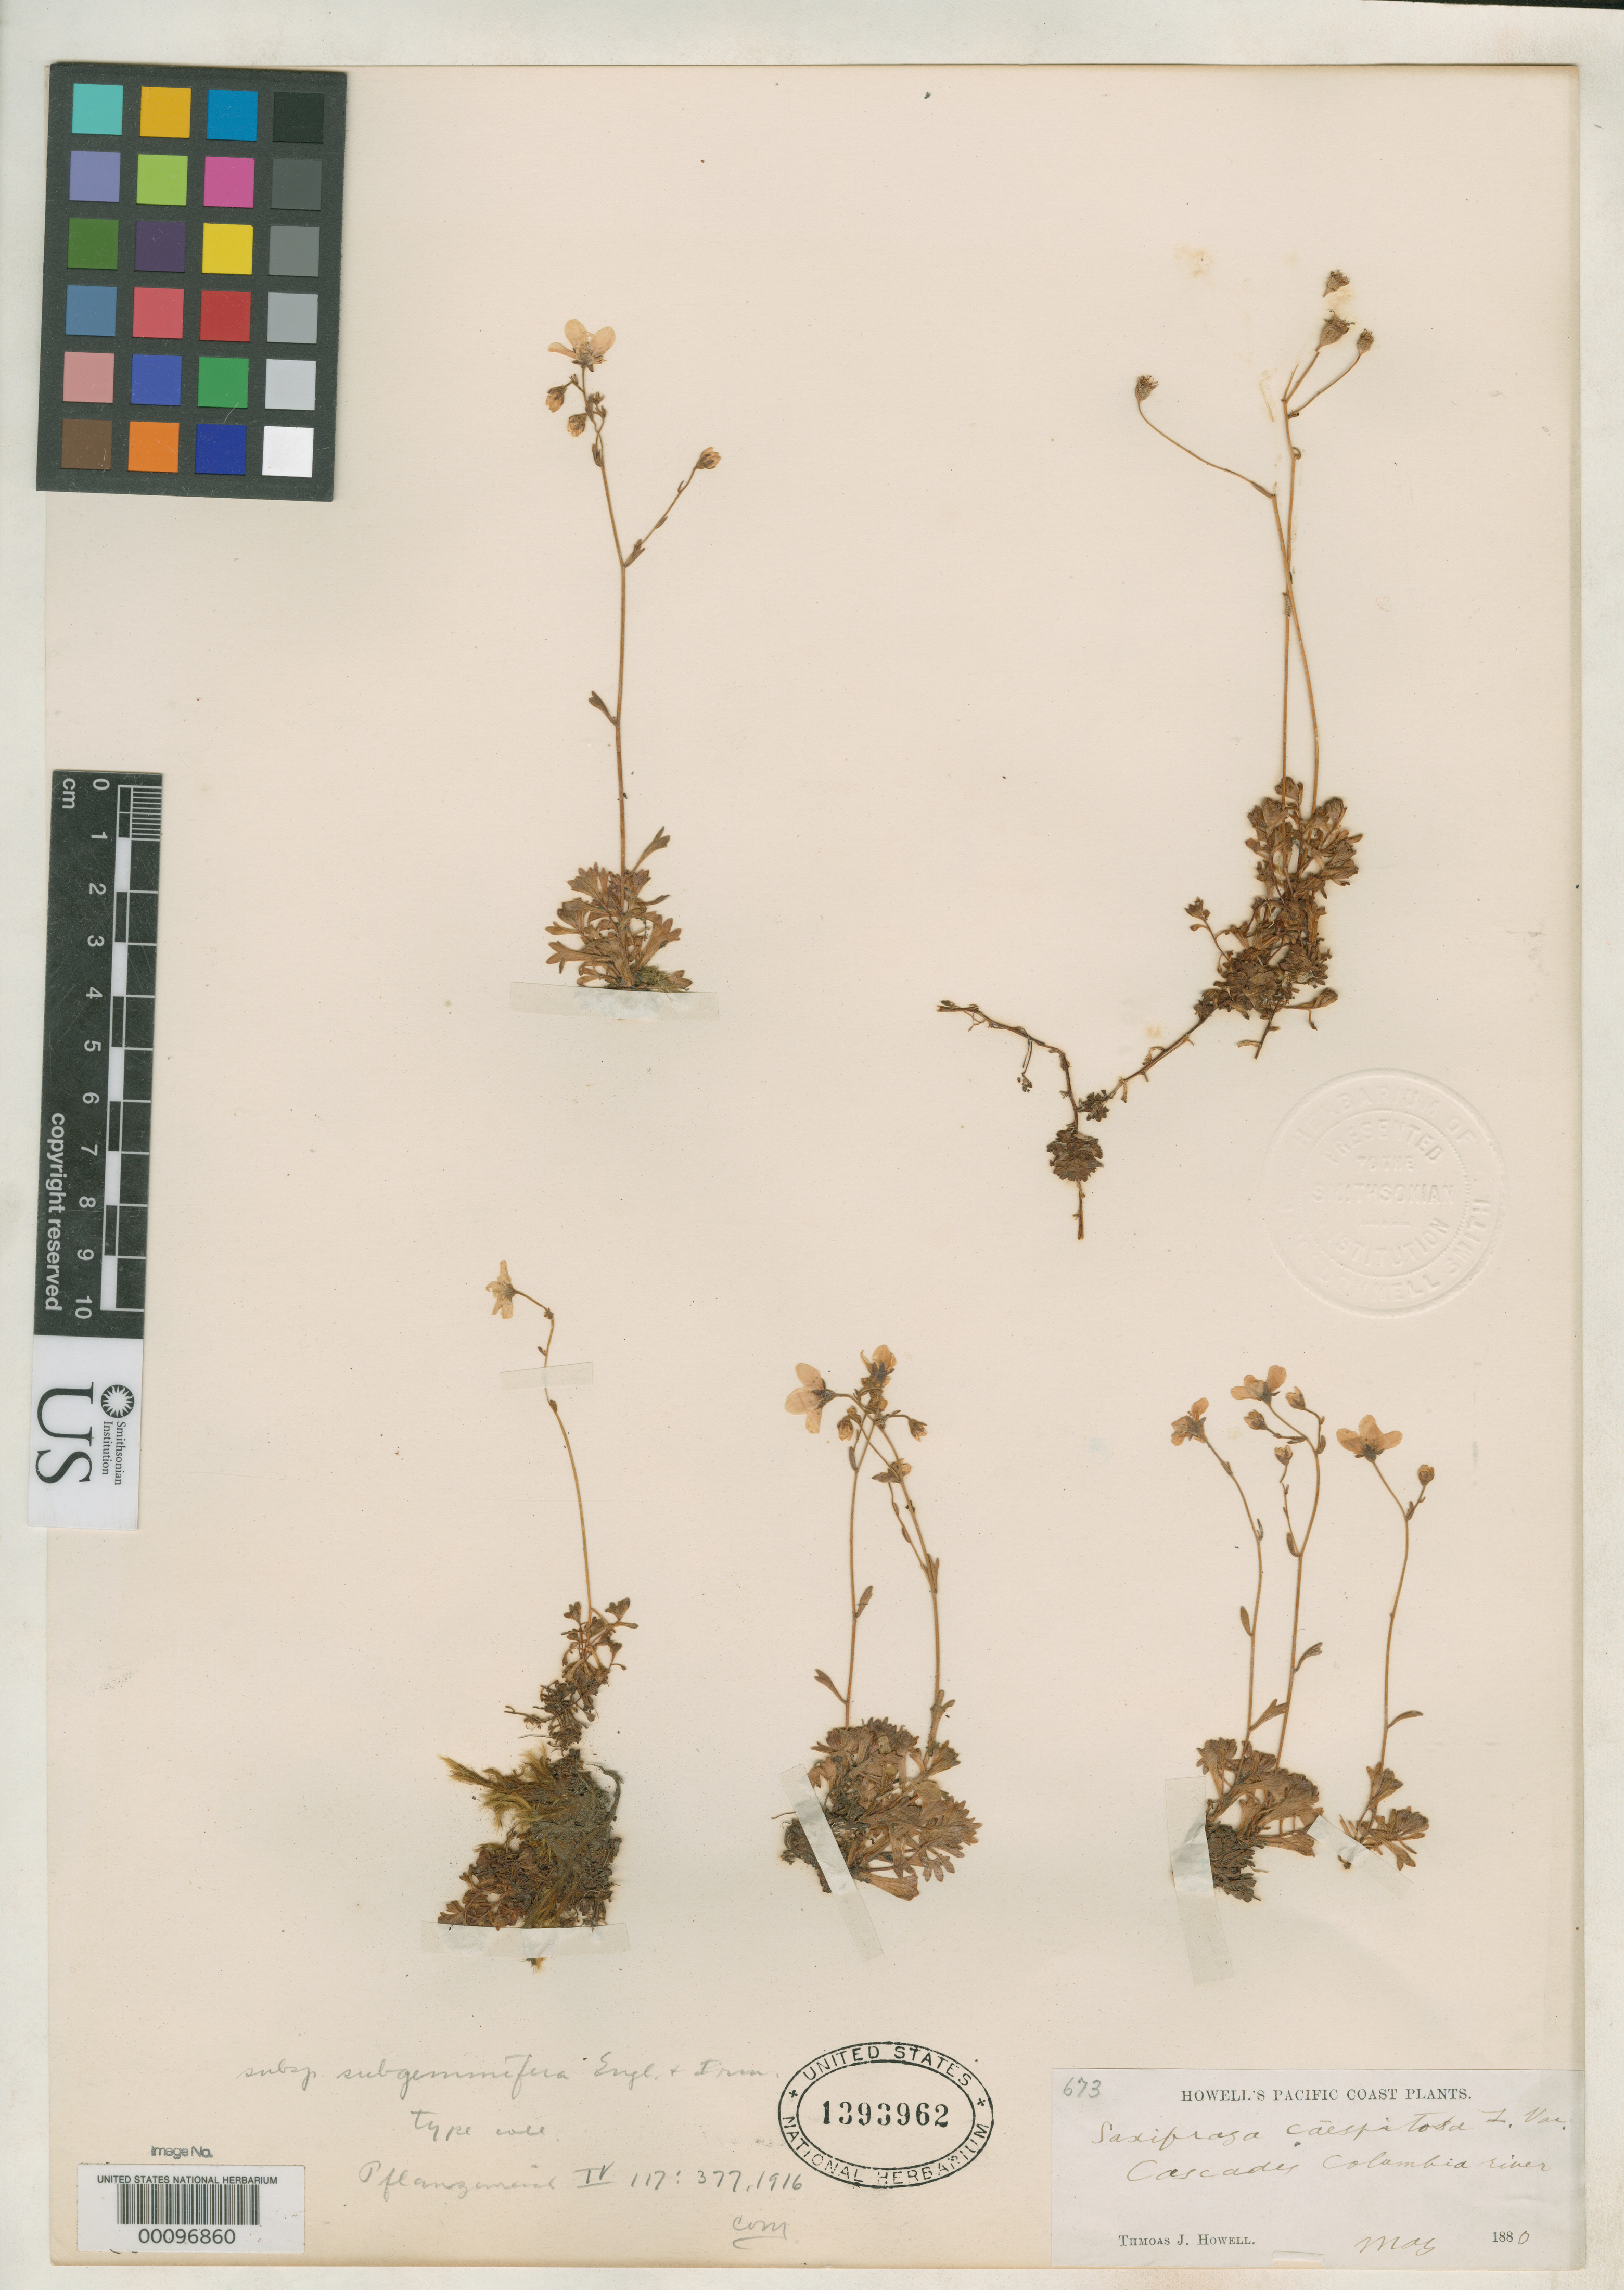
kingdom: Plantae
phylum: Tracheophyta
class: Magnoliopsida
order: Saxifragales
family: Saxifragaceae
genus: Saxifraga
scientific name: Saxifraga caespitosa subsp. subgemmifera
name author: Engl. & Irmsch. in Engl.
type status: Isosyntype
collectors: T. J. Howell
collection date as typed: May 1880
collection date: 1880-05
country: United States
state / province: Oregon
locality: Columbia River.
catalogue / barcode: US 1393962